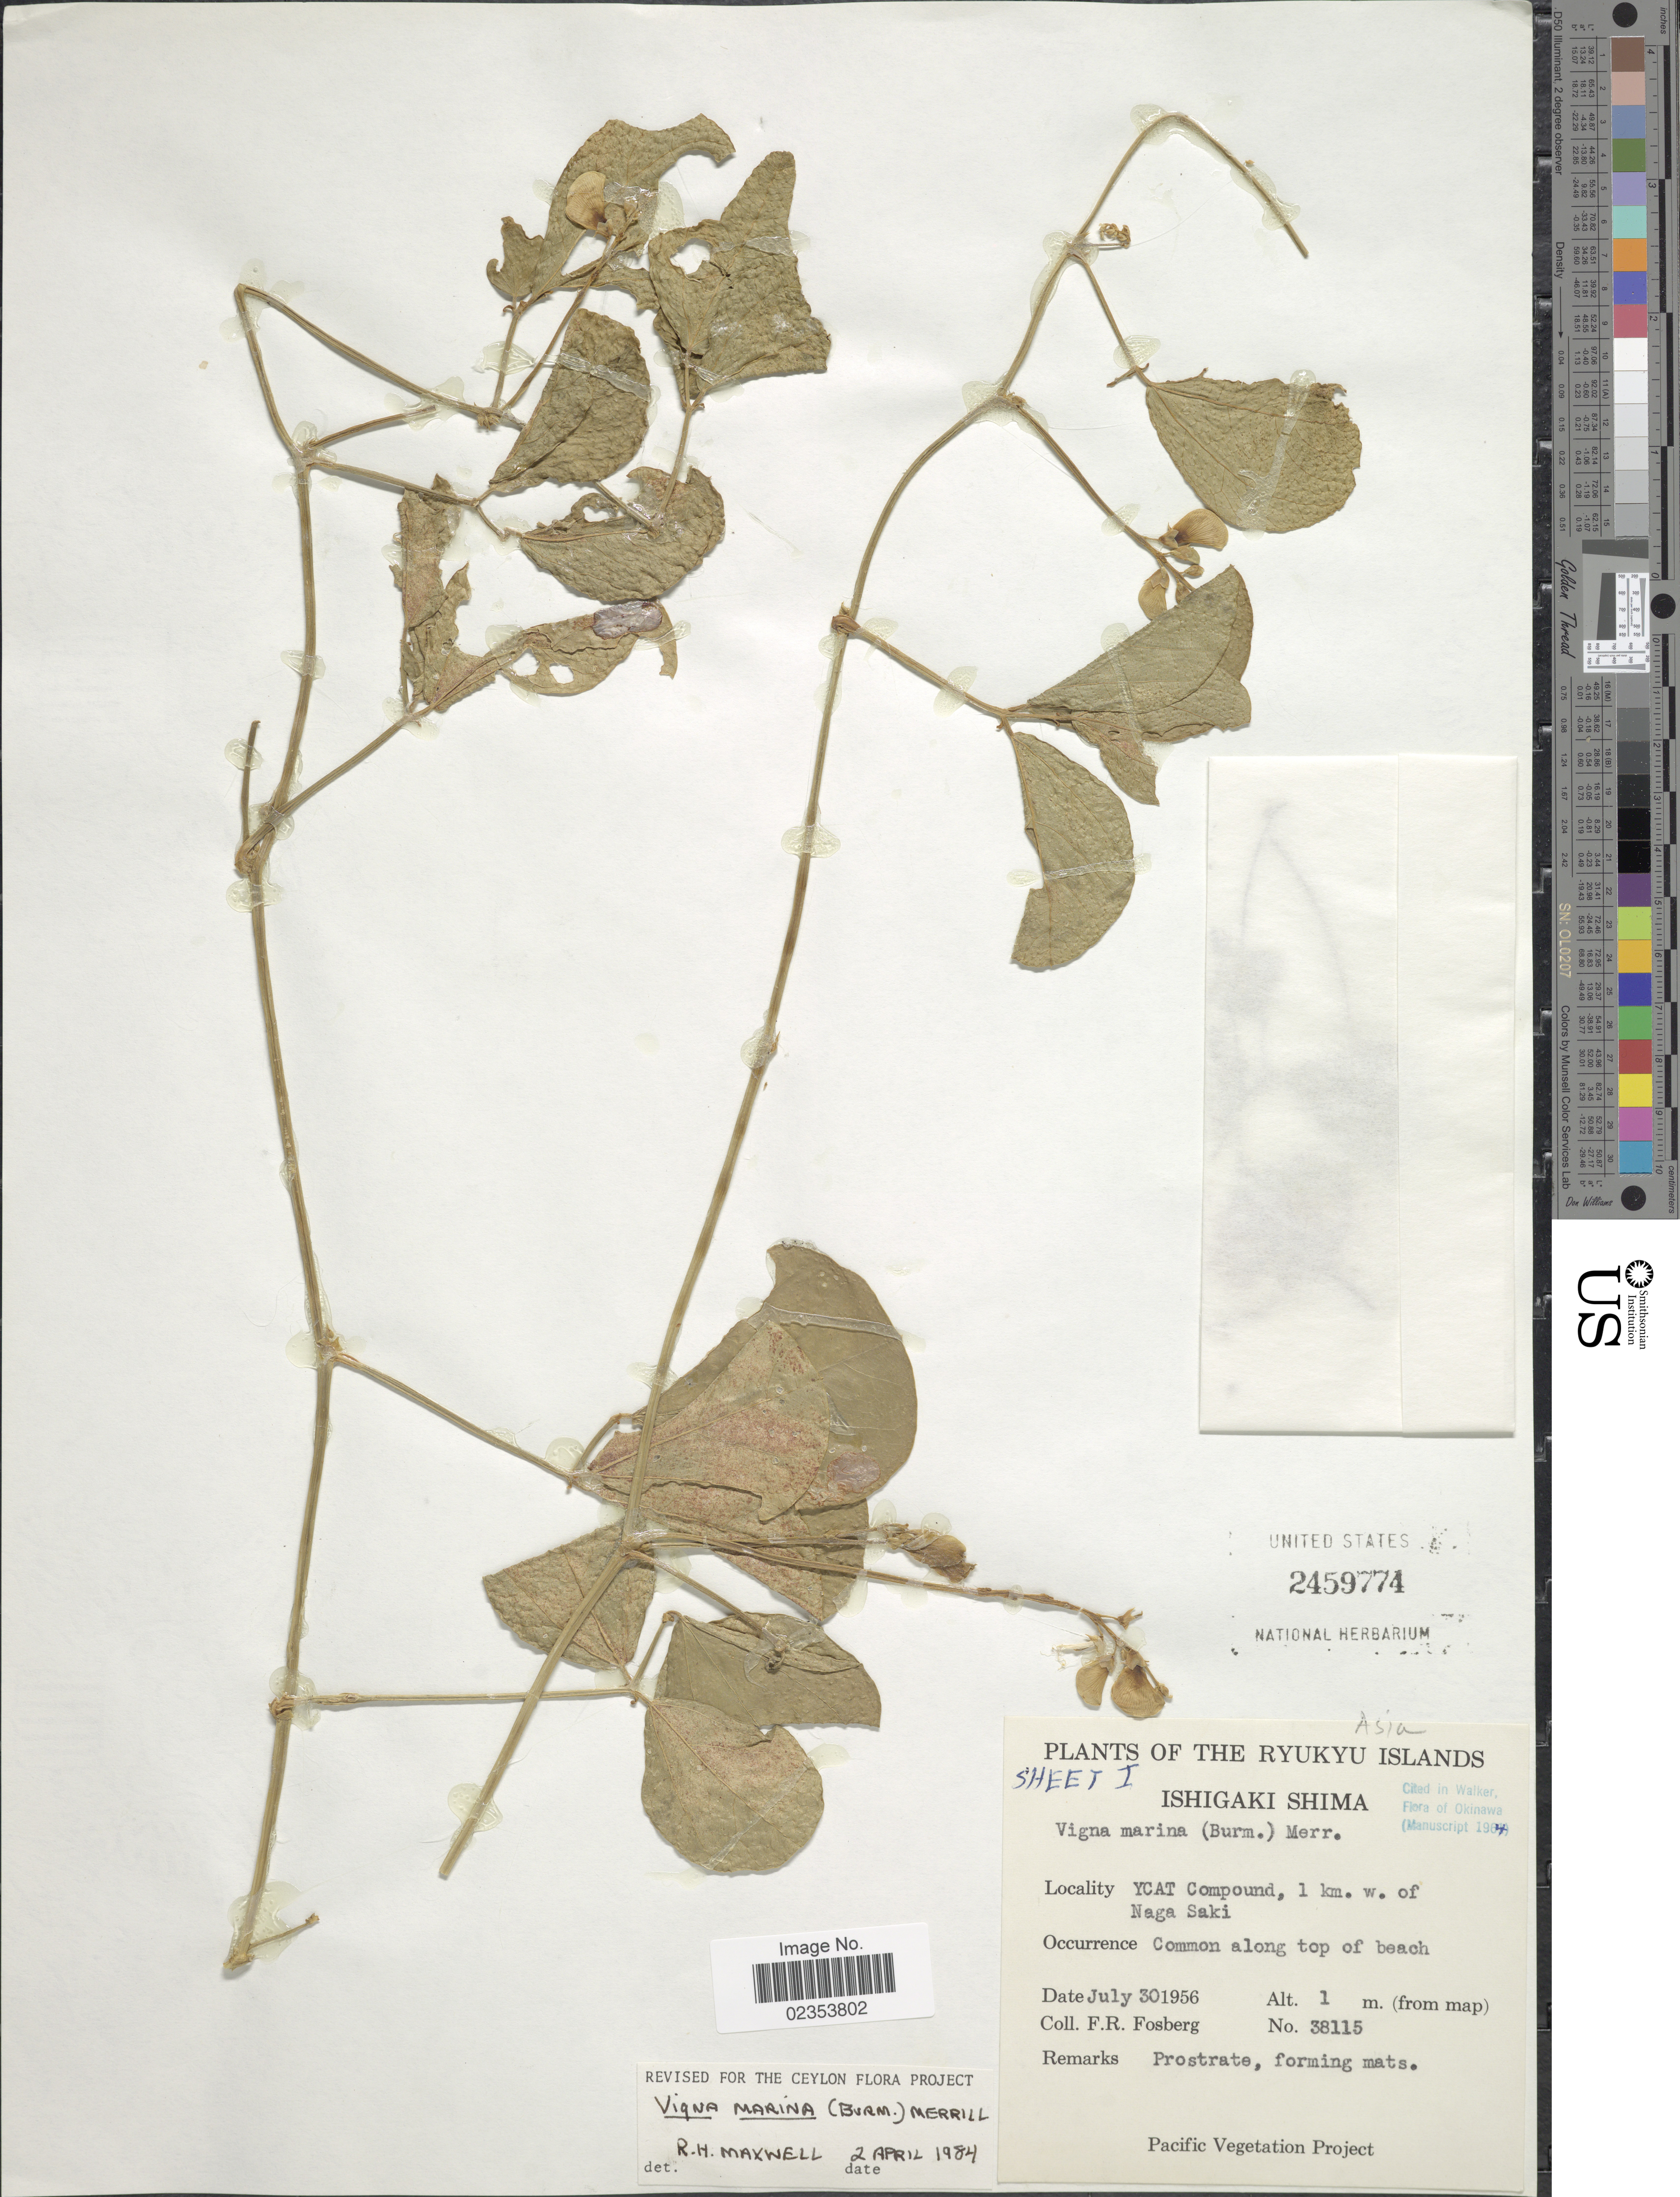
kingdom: Plantae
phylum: Tracheophyta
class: Magnoliopsida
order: Fabales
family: Fabaceae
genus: Vigna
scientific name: Vigna marina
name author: (Burm.) Merr.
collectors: F. R. Fosberg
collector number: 38115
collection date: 1956-07-30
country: Japan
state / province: Okinawa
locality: Ryukyu Islands. Ishigaki Shima. YCAT Compound, 1 km. w. of Naga Saki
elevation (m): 1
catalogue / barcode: US 2459774